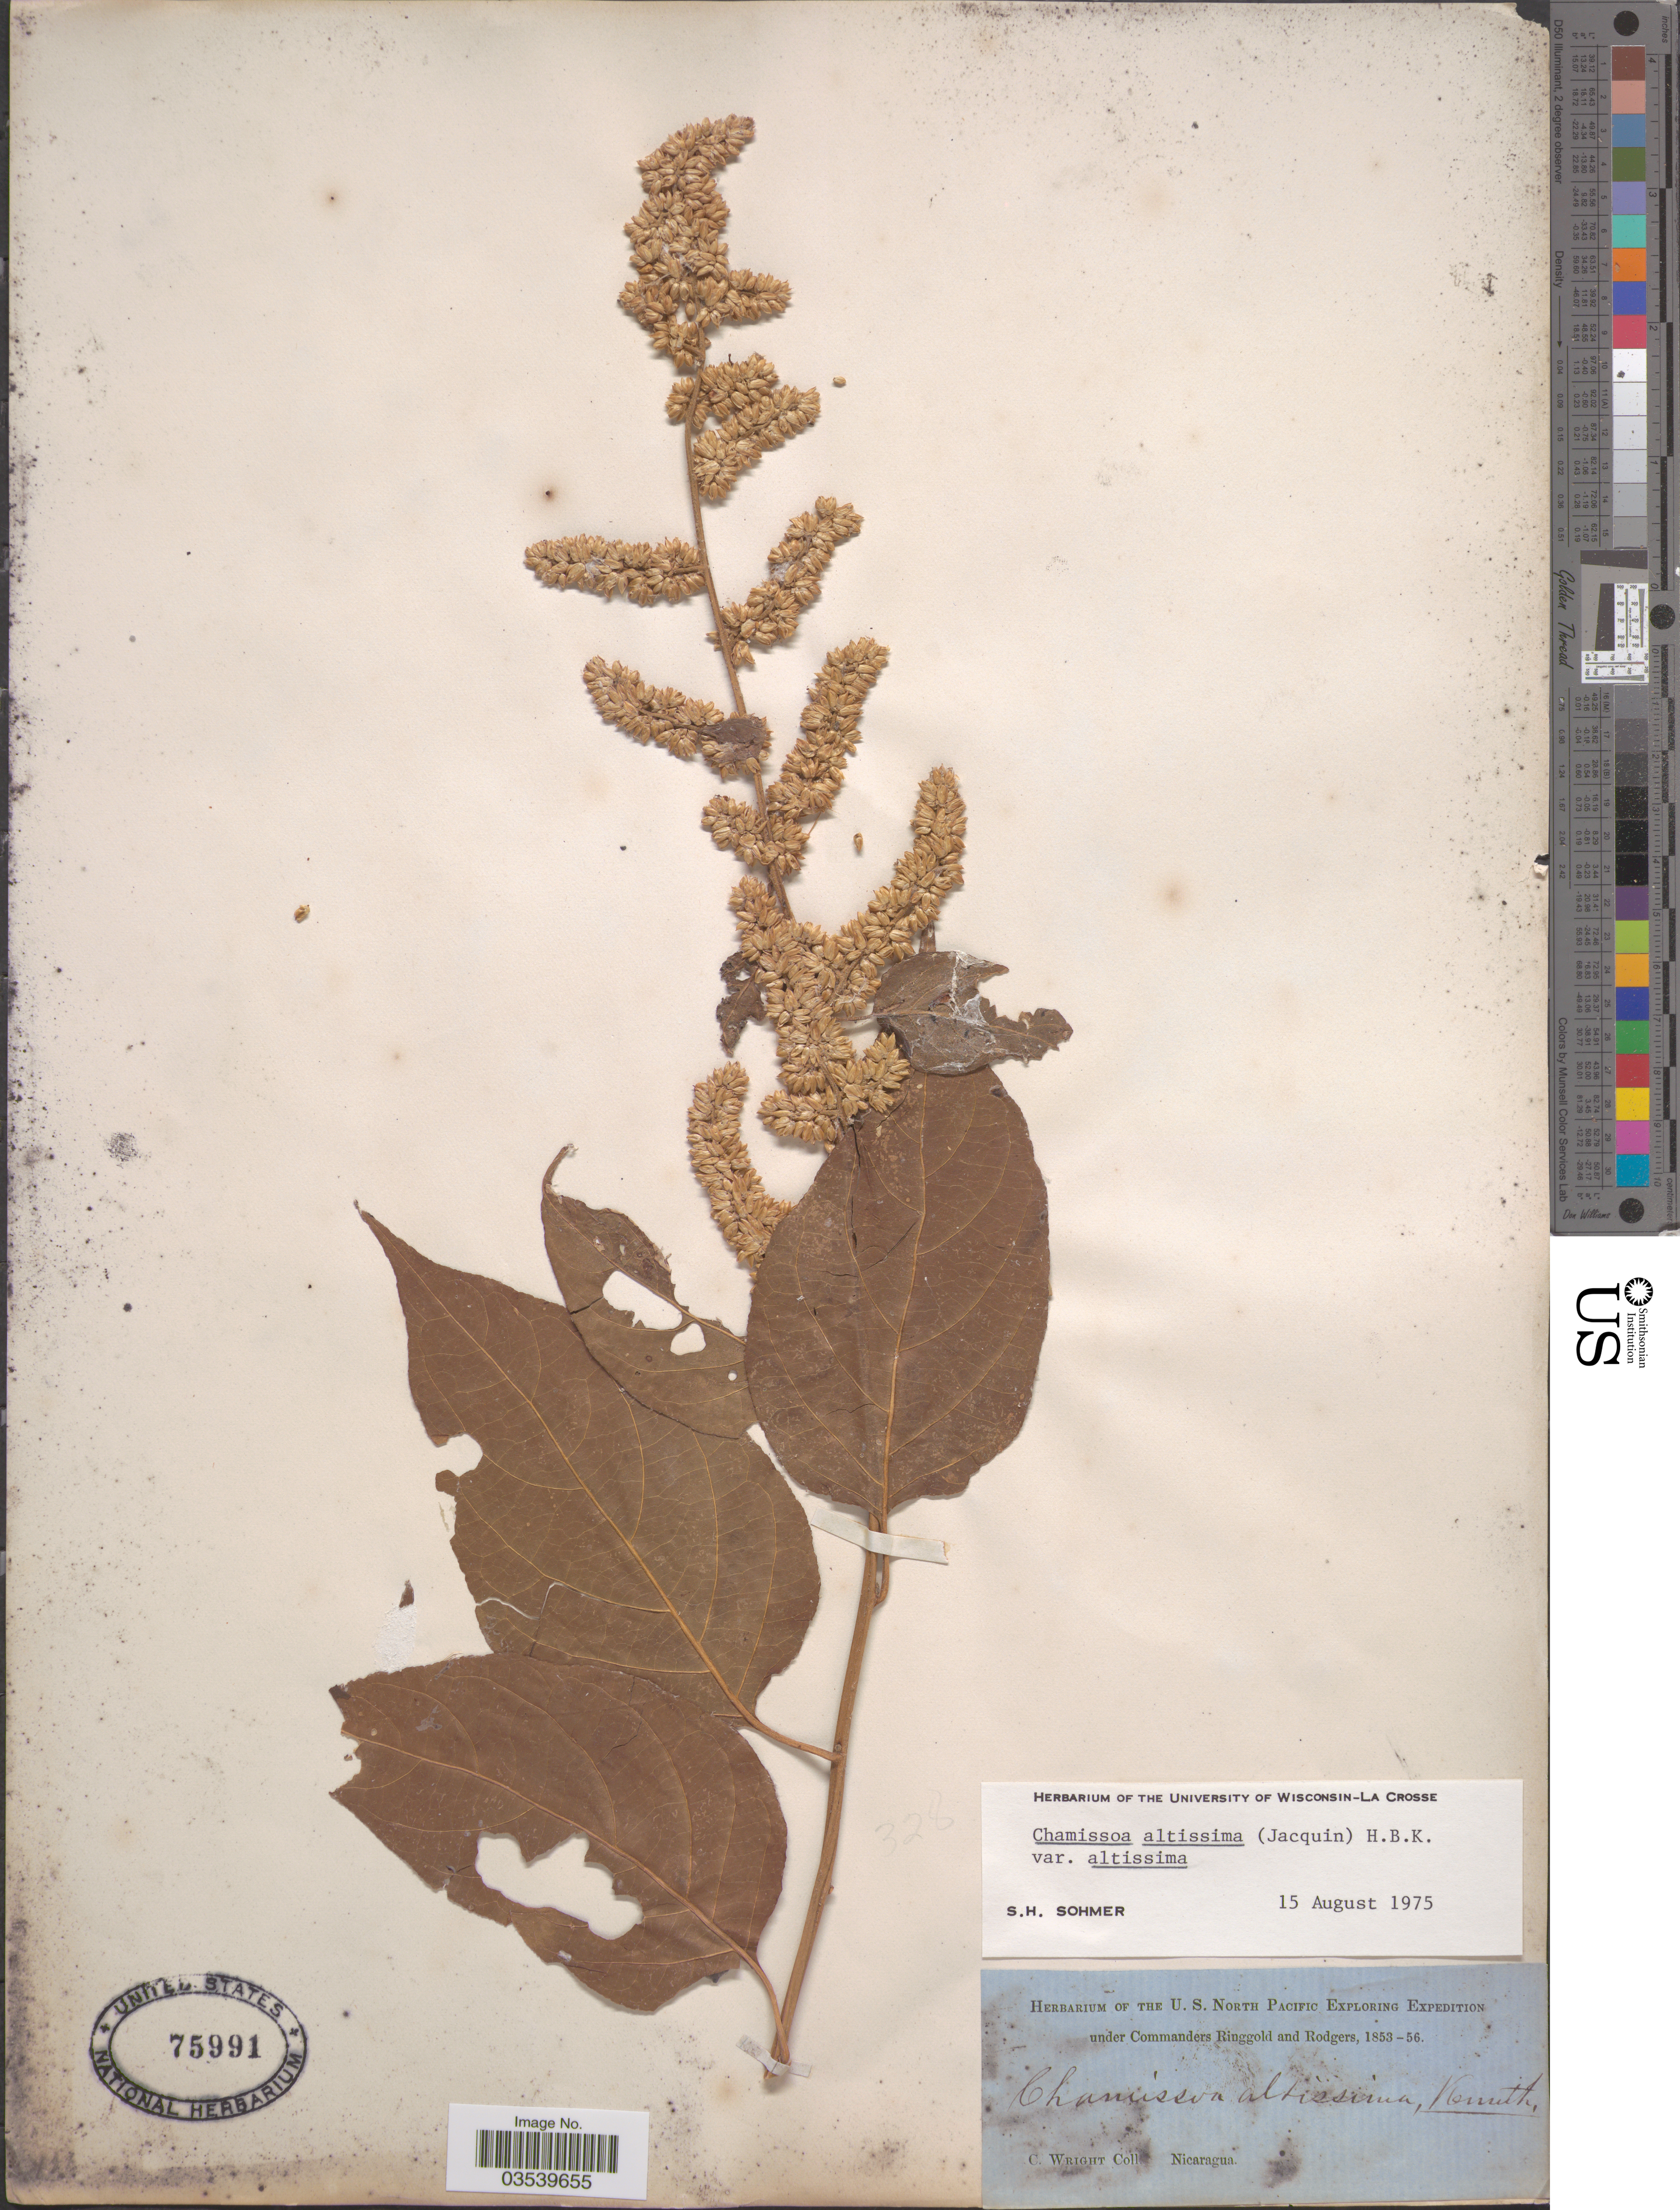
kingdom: Plantae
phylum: Tracheophyta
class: Magnoliopsida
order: Caryophyllales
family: Amaranthaceae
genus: Chamissoa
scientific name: Chamissoa altissima var. altissima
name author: (Jacq.) Kunth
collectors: C. Wright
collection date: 1853/1856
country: Nicaragua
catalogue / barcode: US 75991